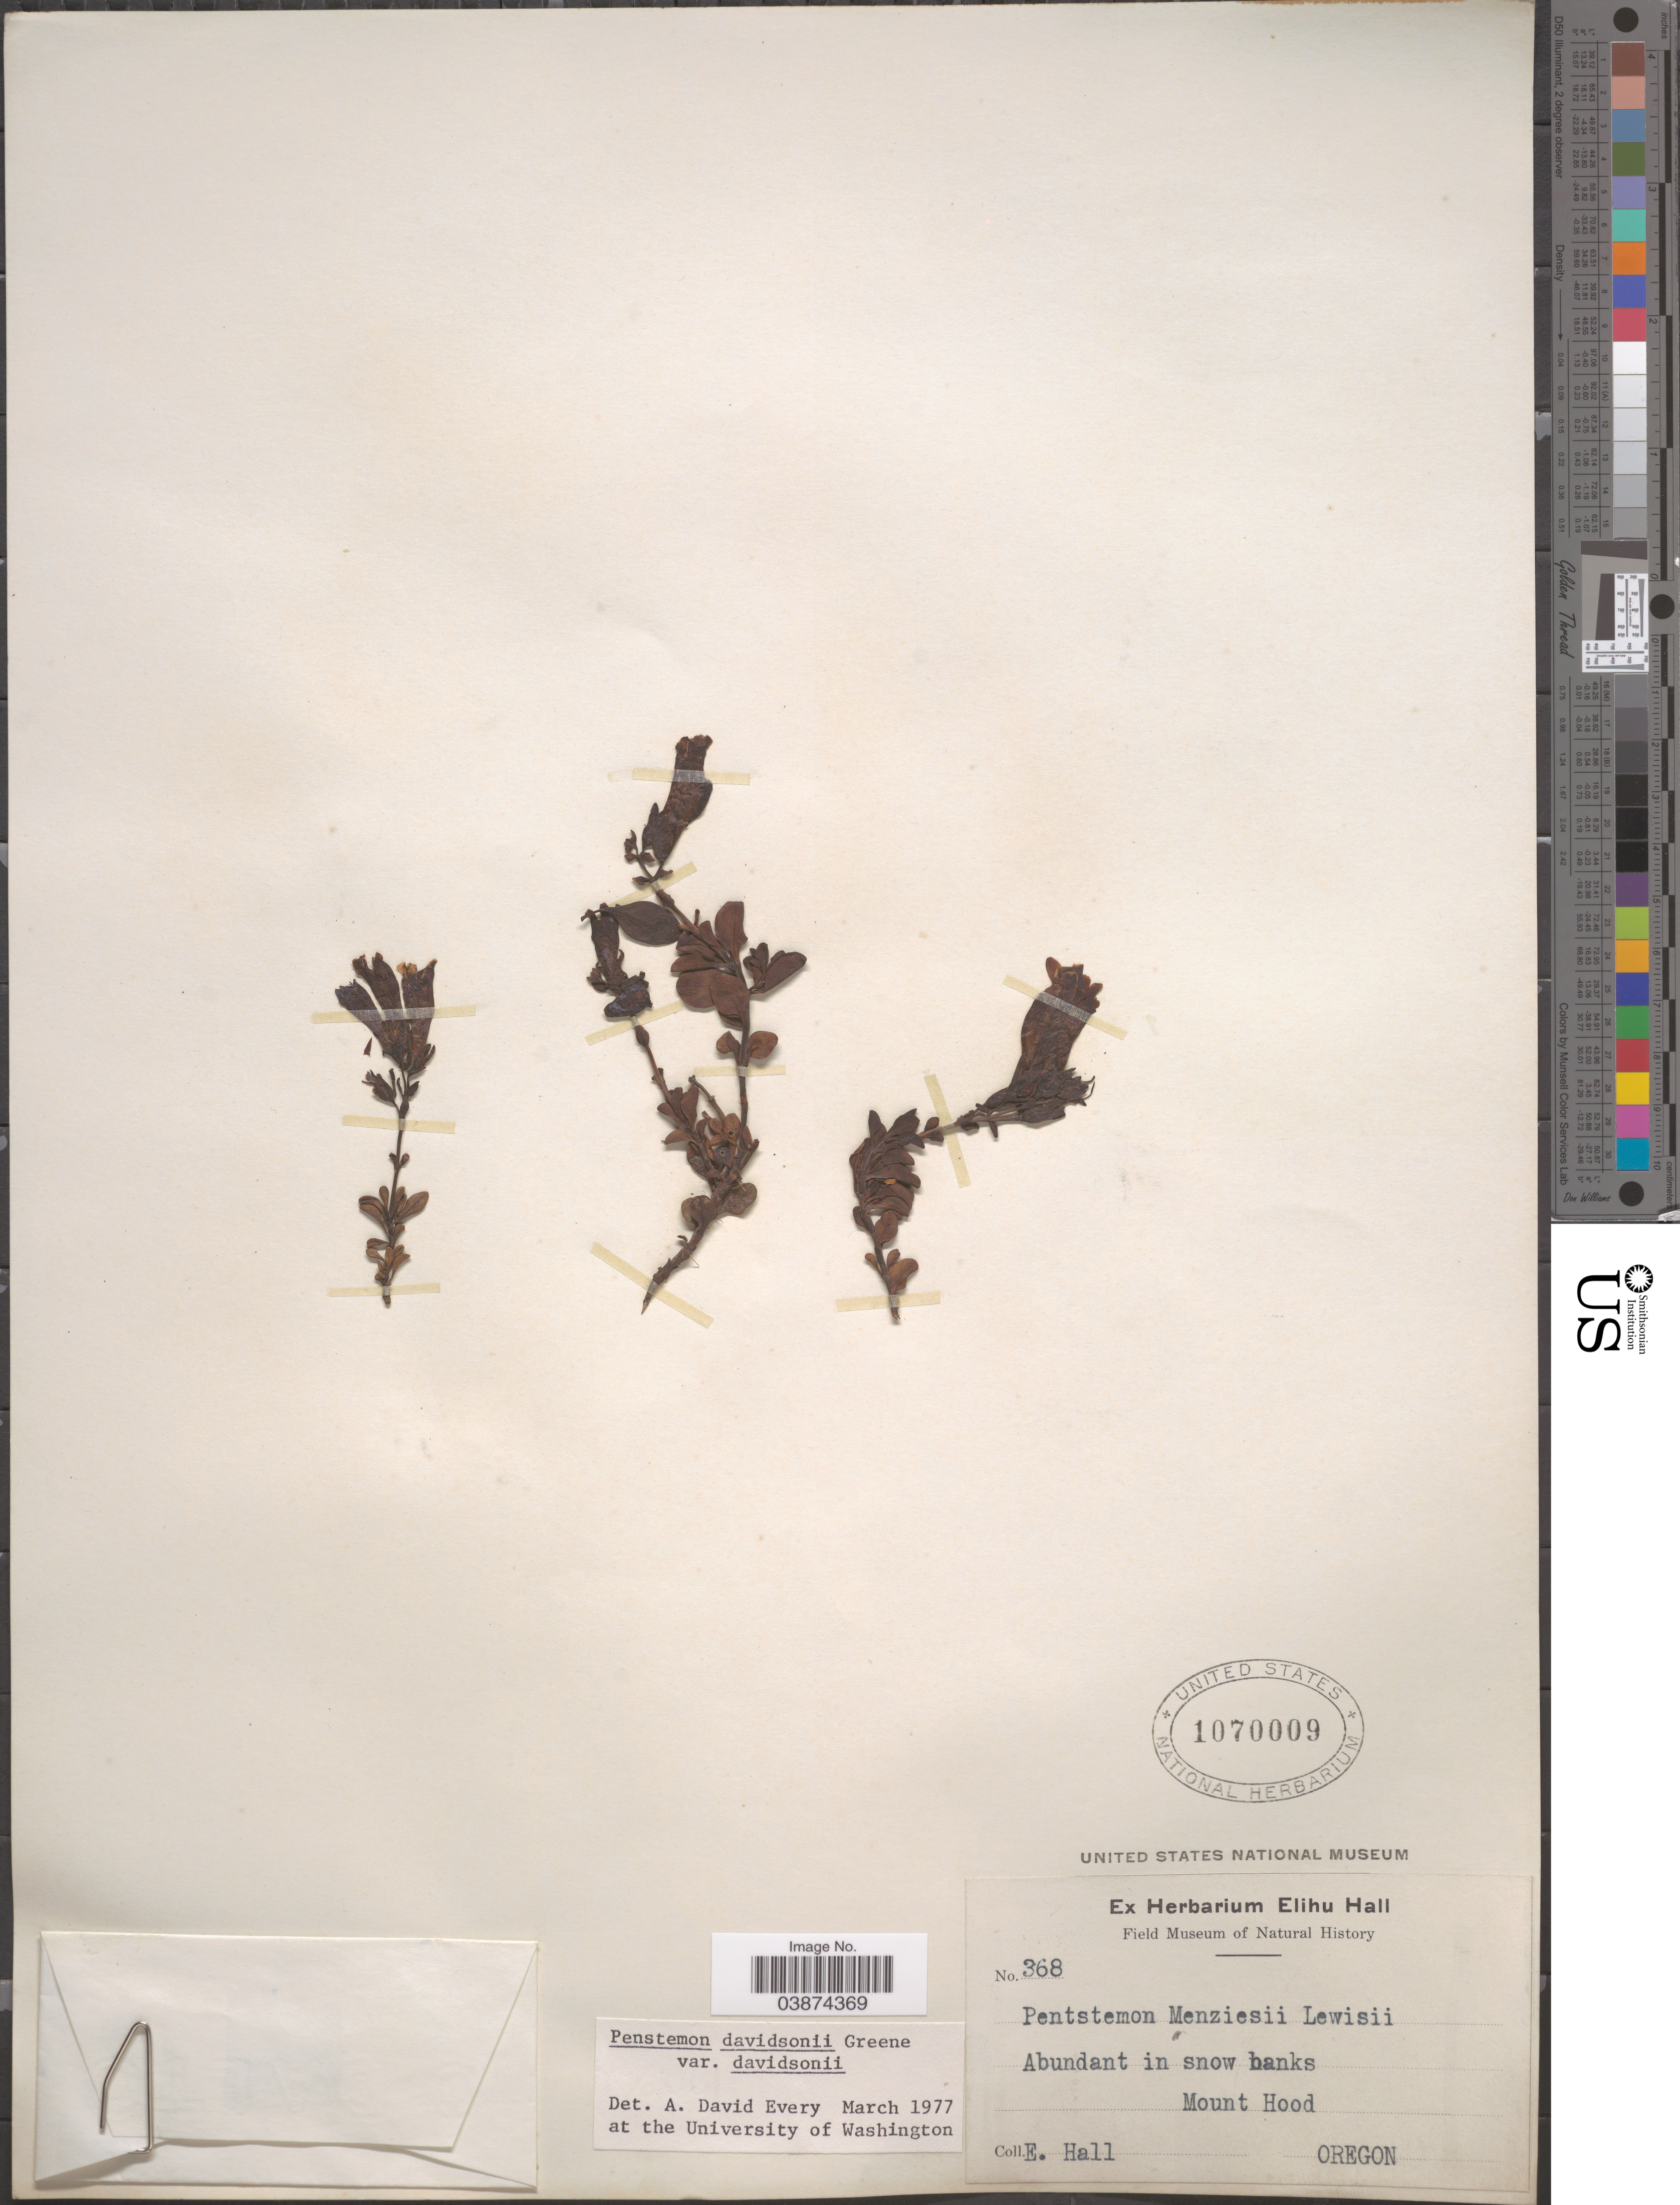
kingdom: Plantae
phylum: Tracheophyta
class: Magnoliopsida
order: Lamiales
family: Plantaginaceae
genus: Penstemon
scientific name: Penstemon davidsonii var. davidsonii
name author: Greene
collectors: E. Hall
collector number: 368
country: United States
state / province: Oregon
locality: Abundant in snow banks, Mount Hood.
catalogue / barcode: US 1070009